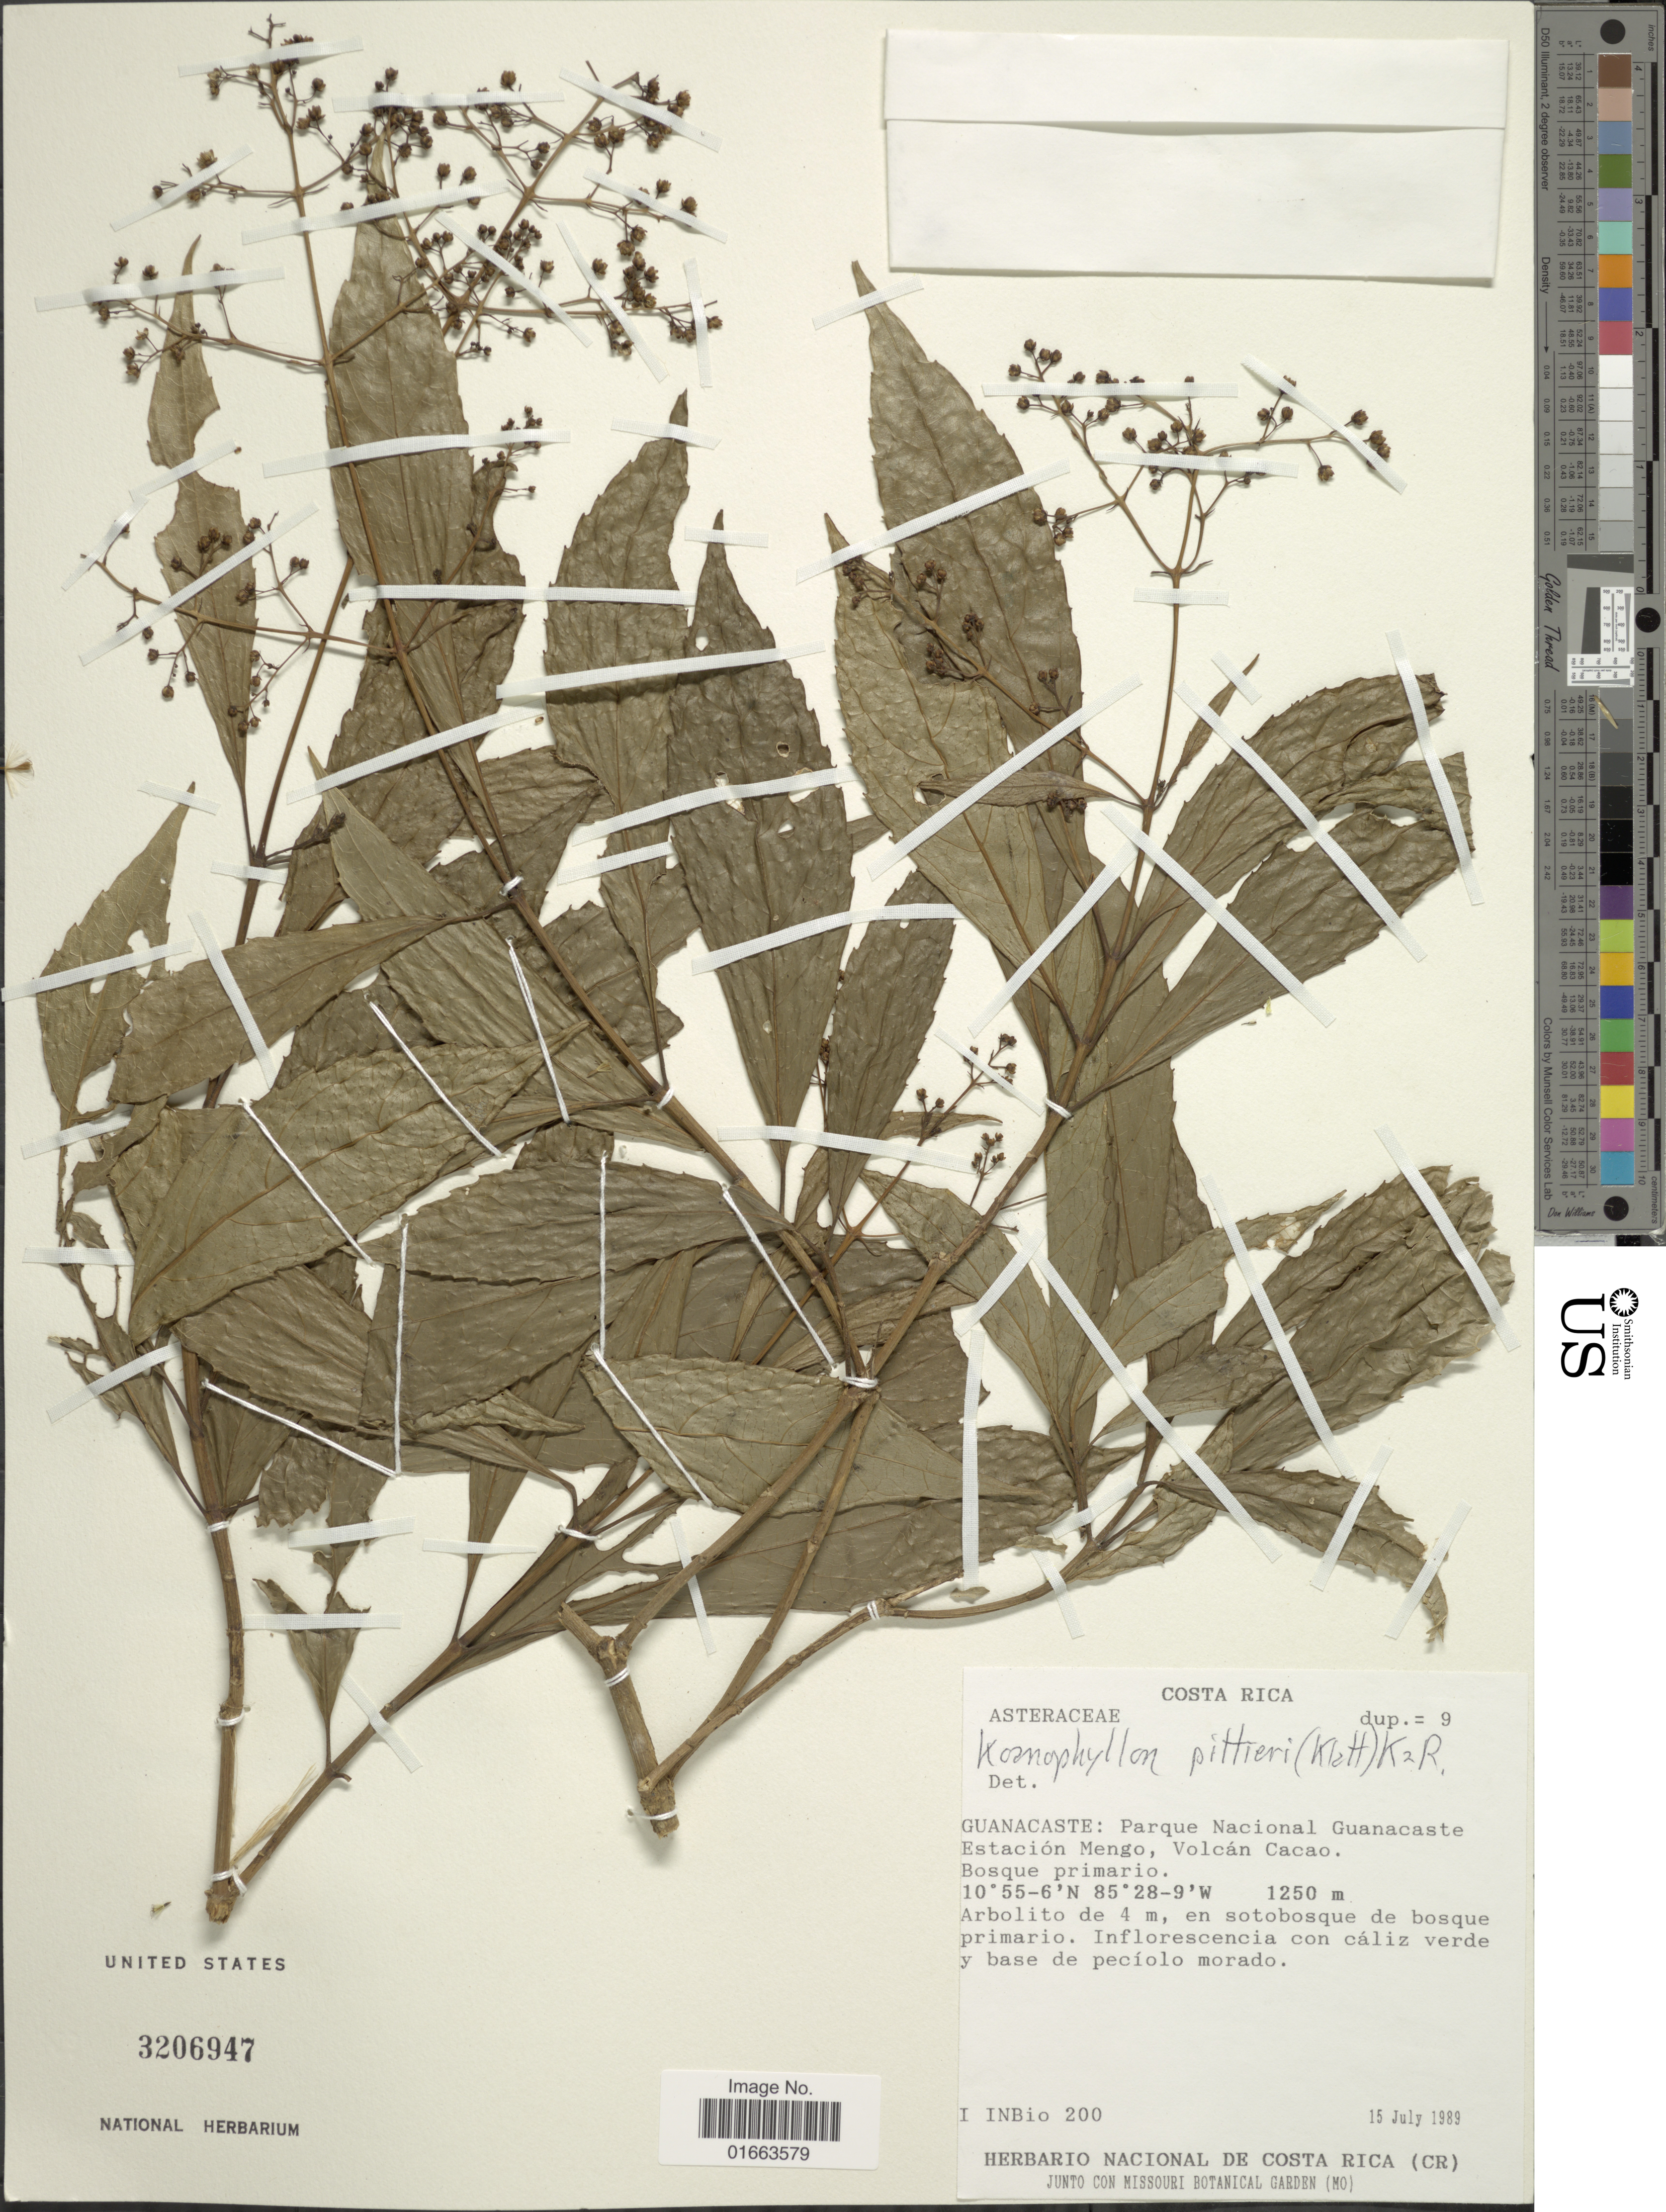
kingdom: Plantae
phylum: Tracheophyta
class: Magnoliopsida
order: Asterales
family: Asteraceae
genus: Koanophyllon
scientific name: Koanophyllon pittieri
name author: (Klatt) R.M. King & H. Rob.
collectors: Instituto Nacional de Biodiversidad (INBio) , Herbario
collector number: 200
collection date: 1989-07-15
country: Costa Rica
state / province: Guanacaste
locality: Parque Nacional Guanacaste Estación Mengo, Volcán Cacao, Bosque primario, en sotobosque de bosque primario, Inflorescencia con cáliz verde y base de pecíolo morado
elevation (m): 1250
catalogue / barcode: US 3206947